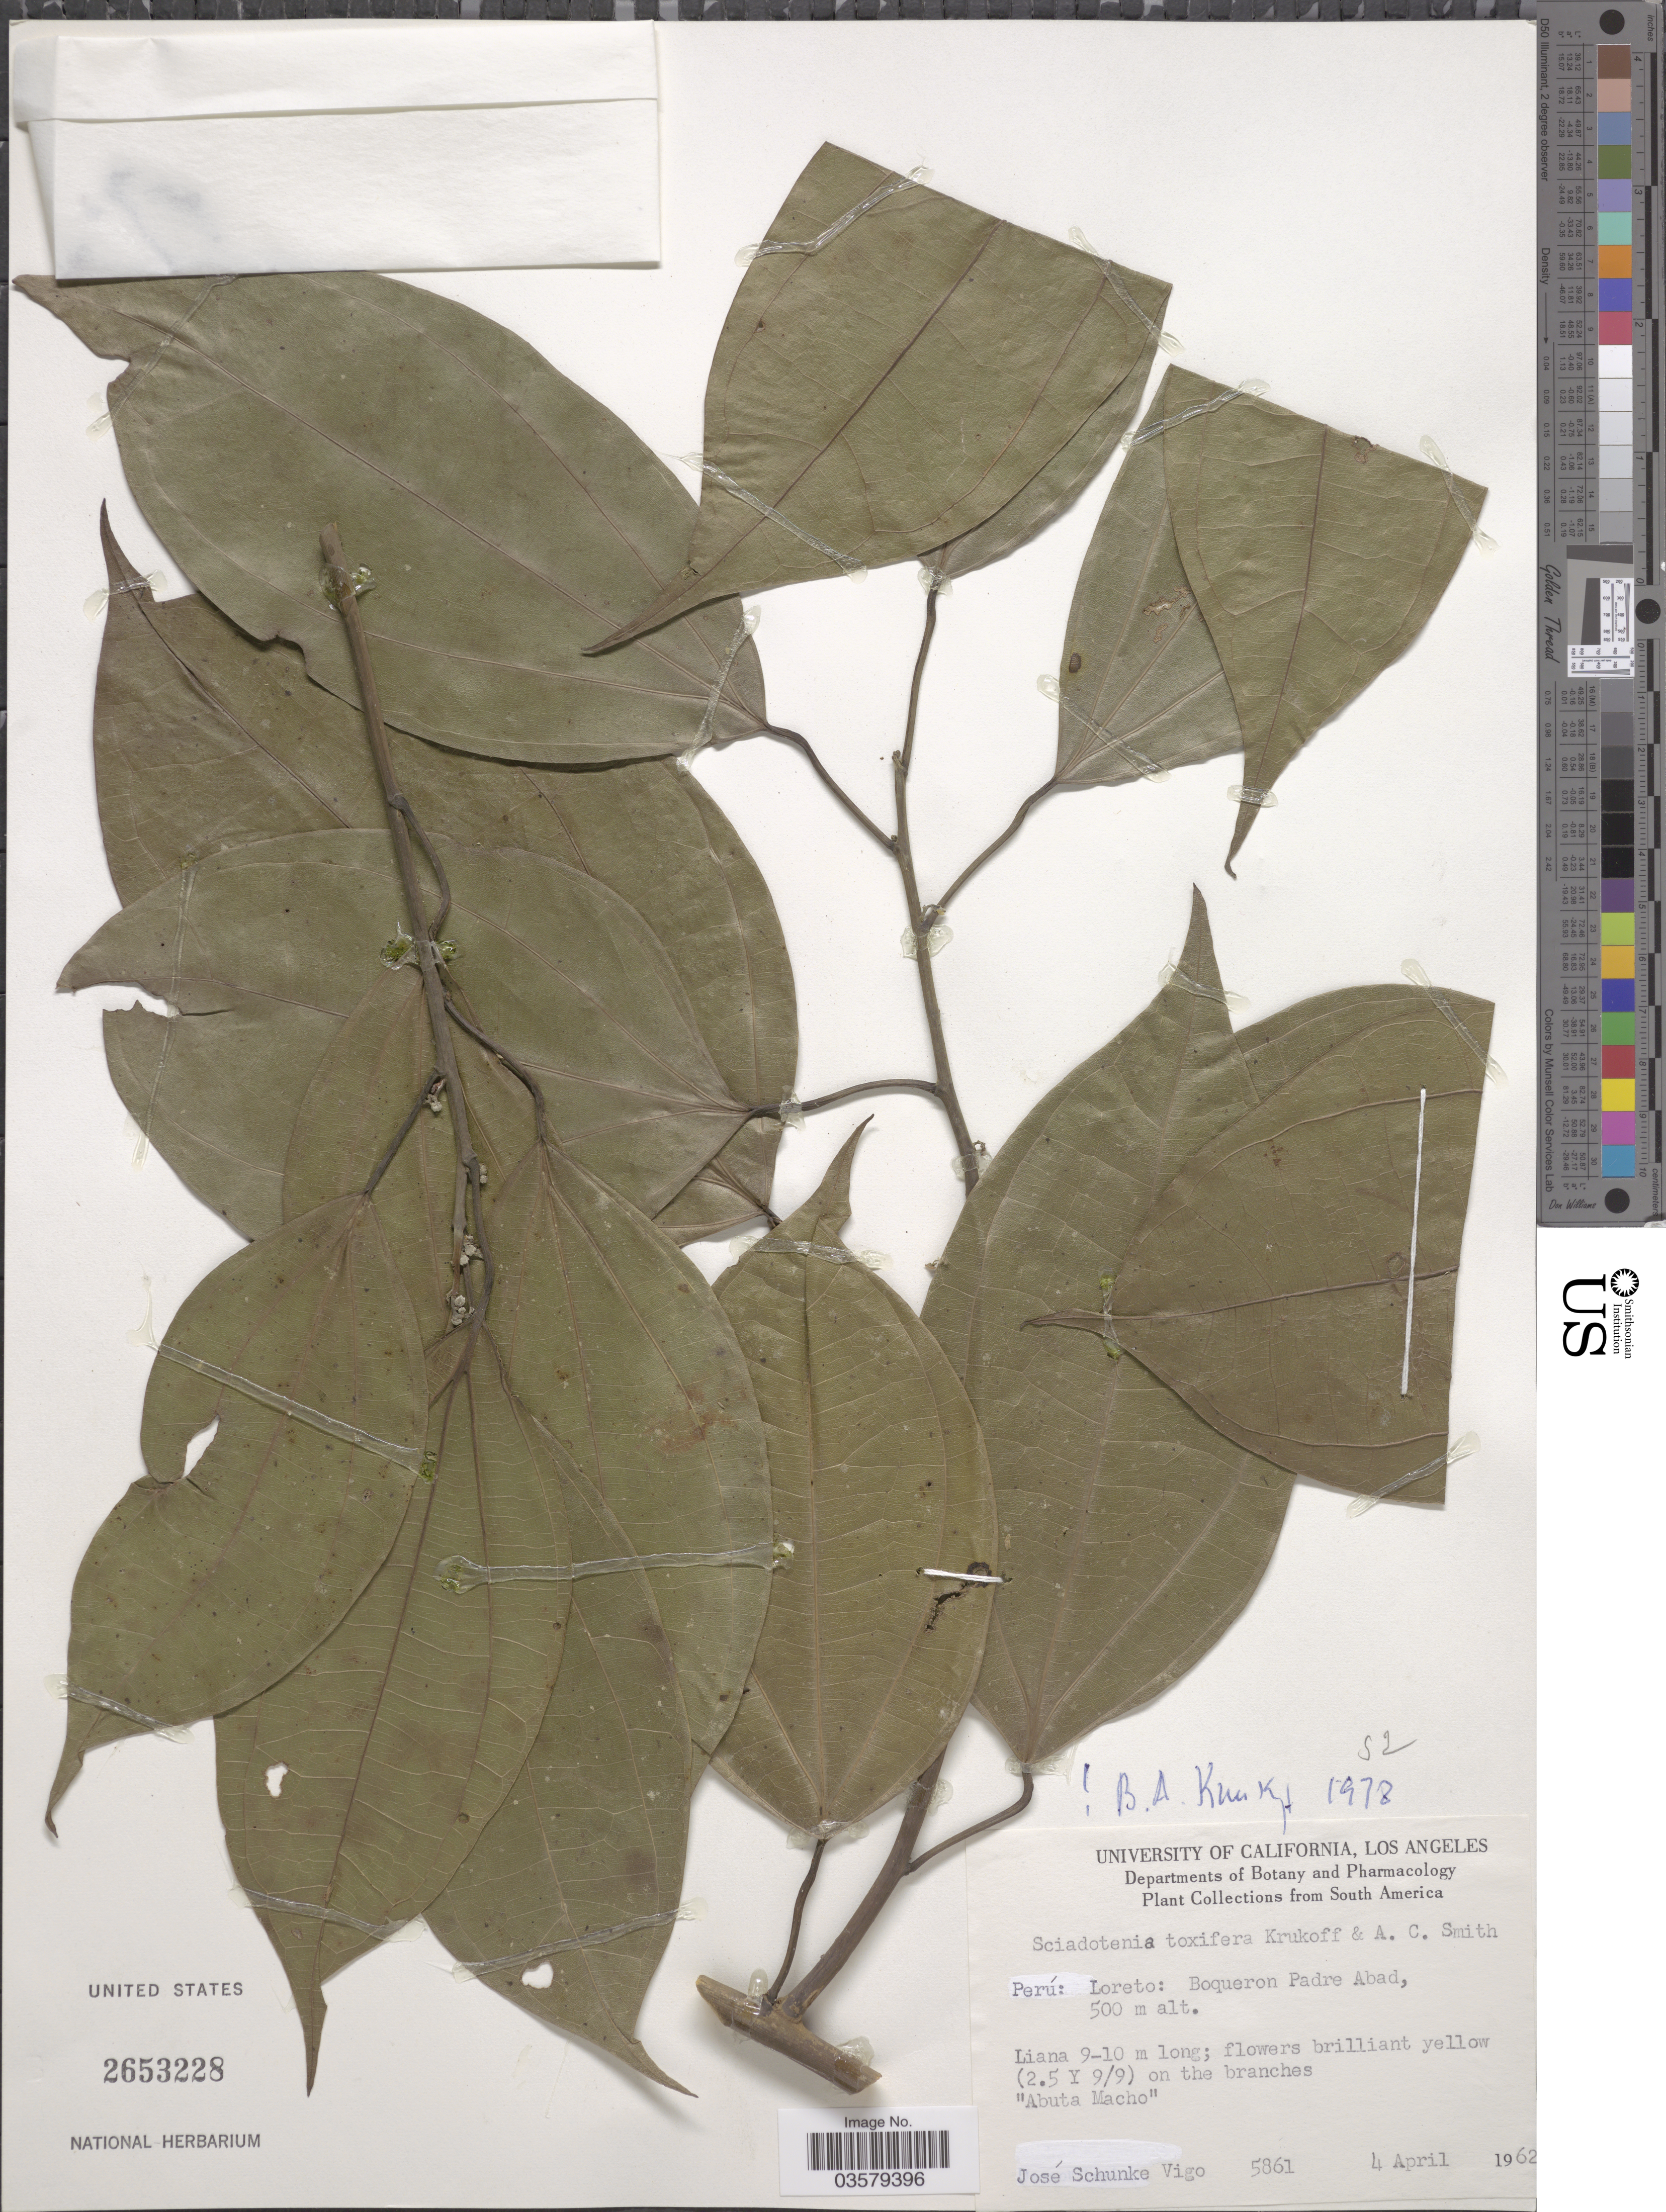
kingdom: Plantae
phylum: Tracheophyta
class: Magnoliopsida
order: Ranunculales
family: Menispermaceae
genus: Sciadotenia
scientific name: Sciadotenia toxifera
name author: Krukoff & A.C. Sm.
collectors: J. Schunke Vigo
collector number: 5861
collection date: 1962-04-04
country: Peru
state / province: Loreto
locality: Boqueron Padre Abad.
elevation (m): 500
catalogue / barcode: US 2653228